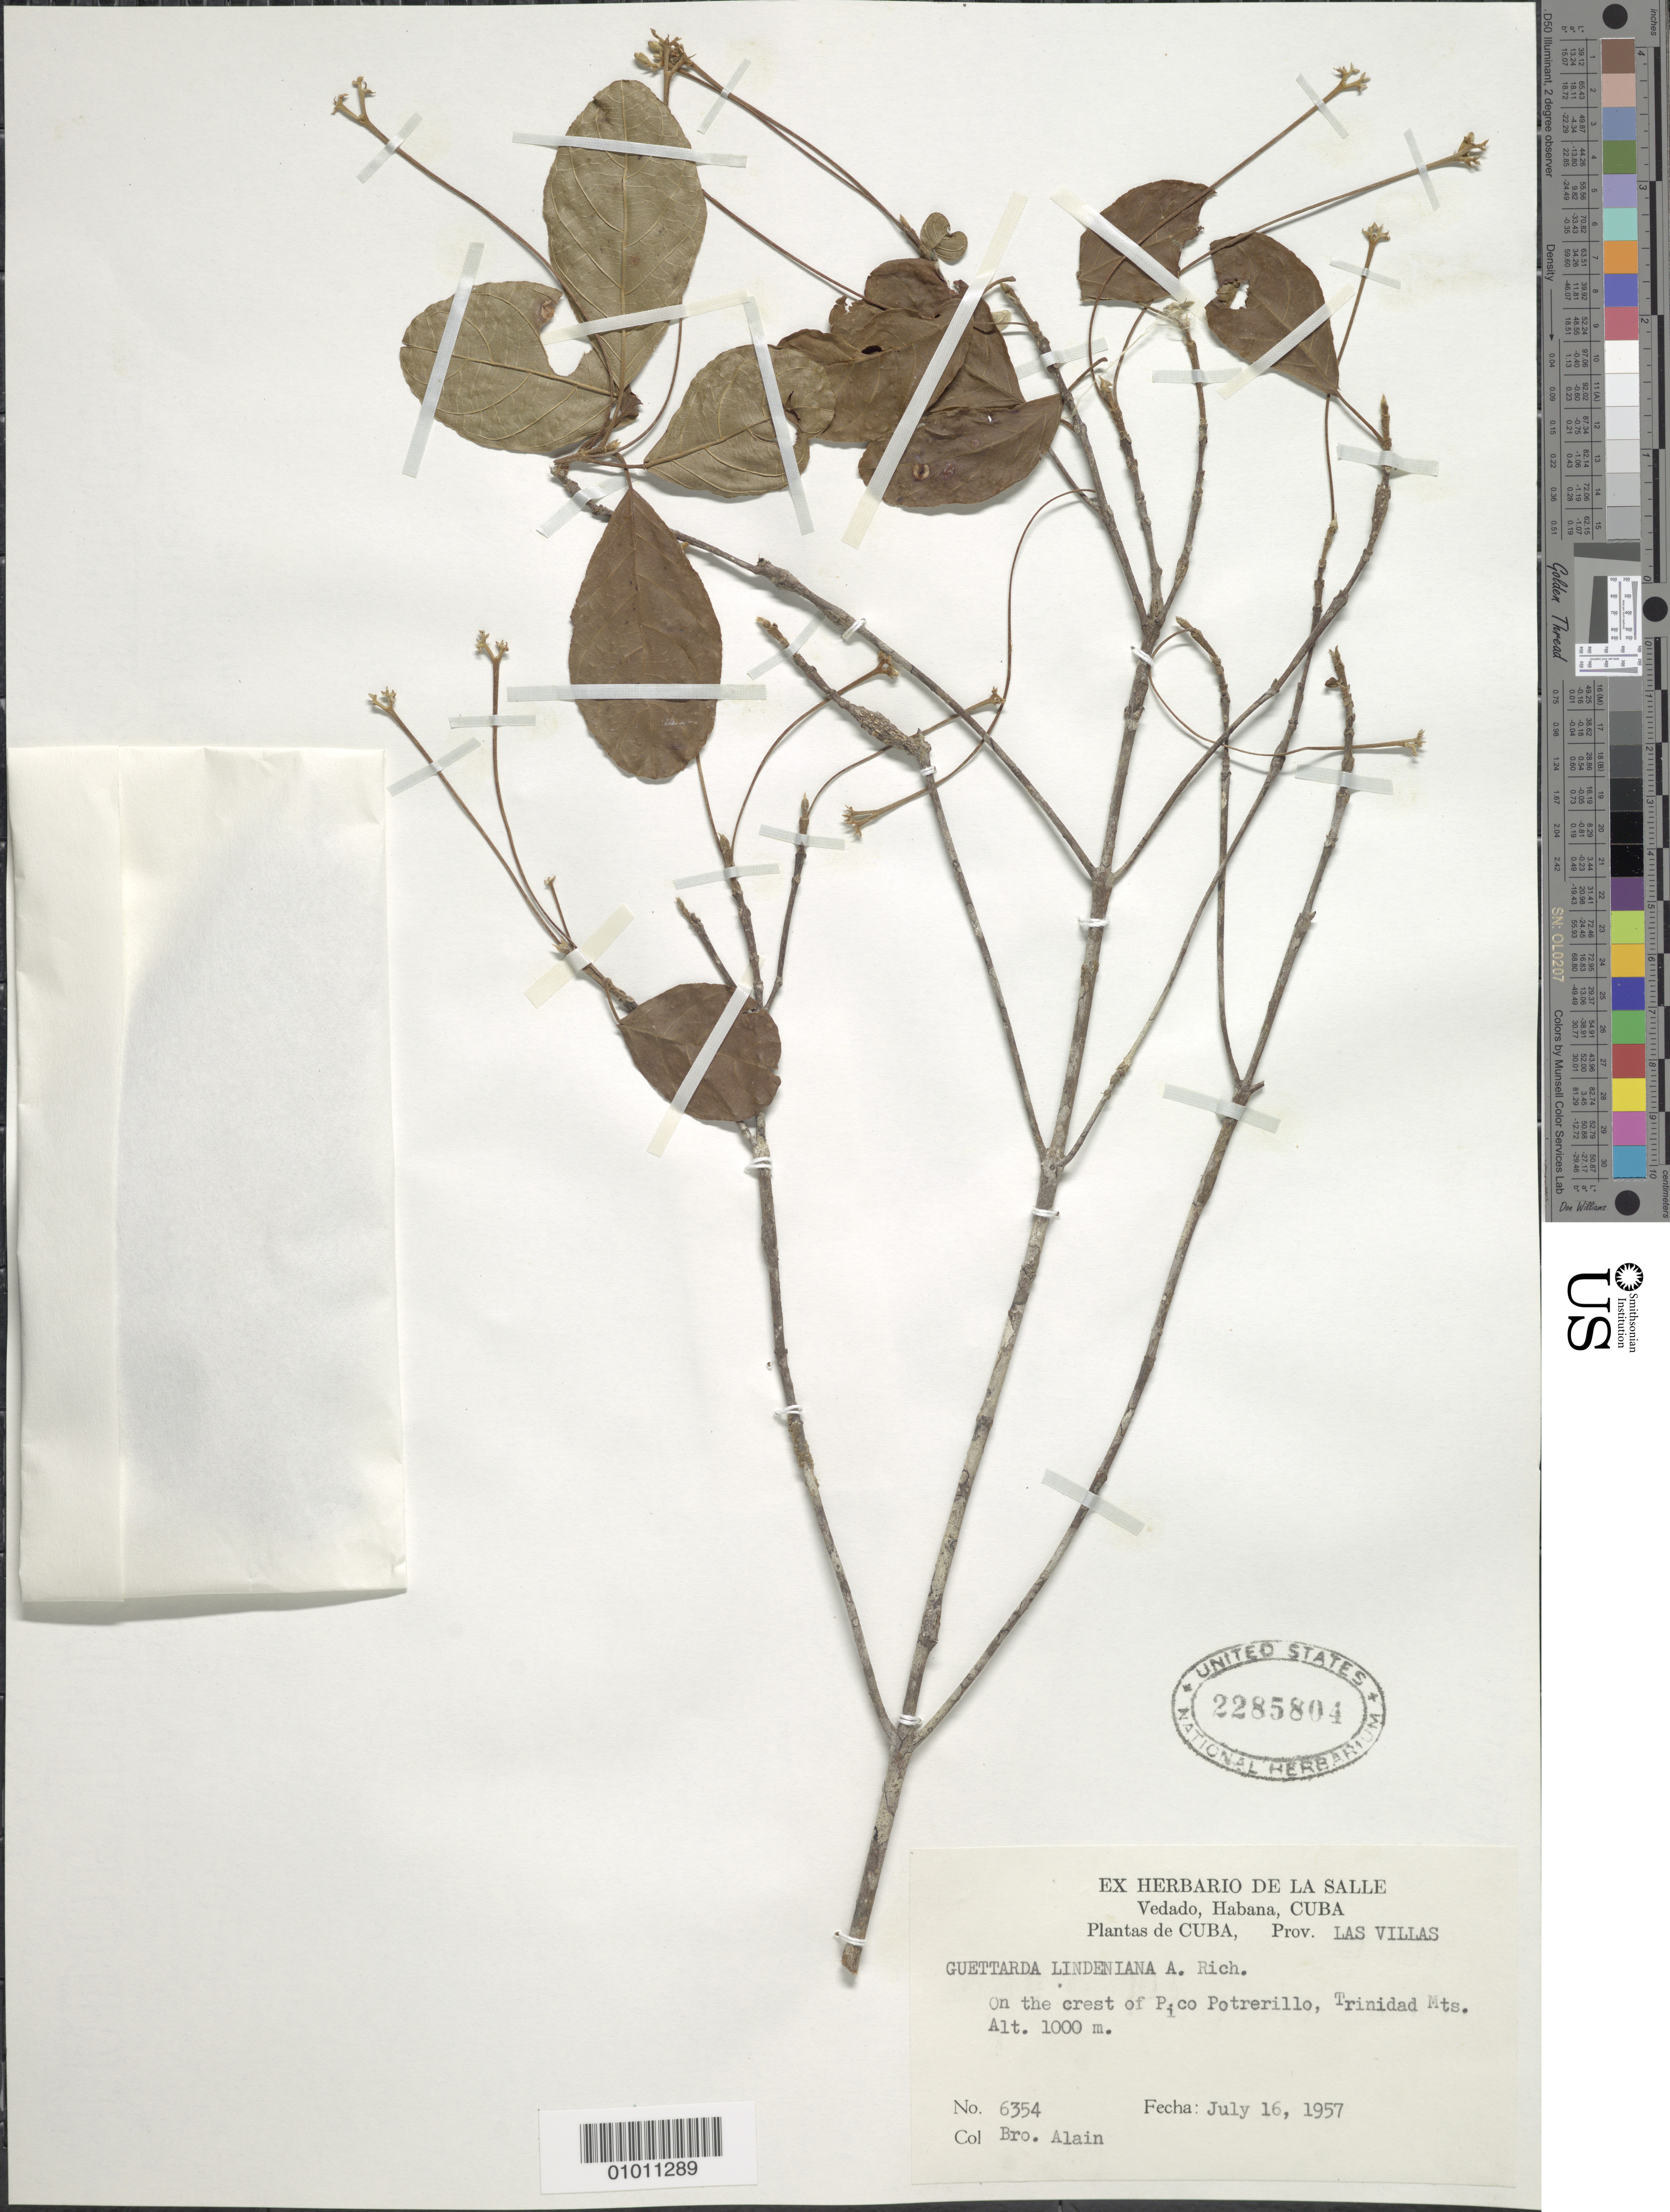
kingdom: Plantae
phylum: Tracheophyta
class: Magnoliopsida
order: Gentianales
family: Rubiaceae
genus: Guettarda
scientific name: Guettarda lindeniana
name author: A. Rich.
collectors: A. H. Liogier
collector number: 6354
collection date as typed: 16 Jul 1957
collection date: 1957-07-16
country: Cuba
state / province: Las Villas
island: Cuba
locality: Pico Potrerillo crest, Trinidad Mts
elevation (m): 1000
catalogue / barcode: US 2285804